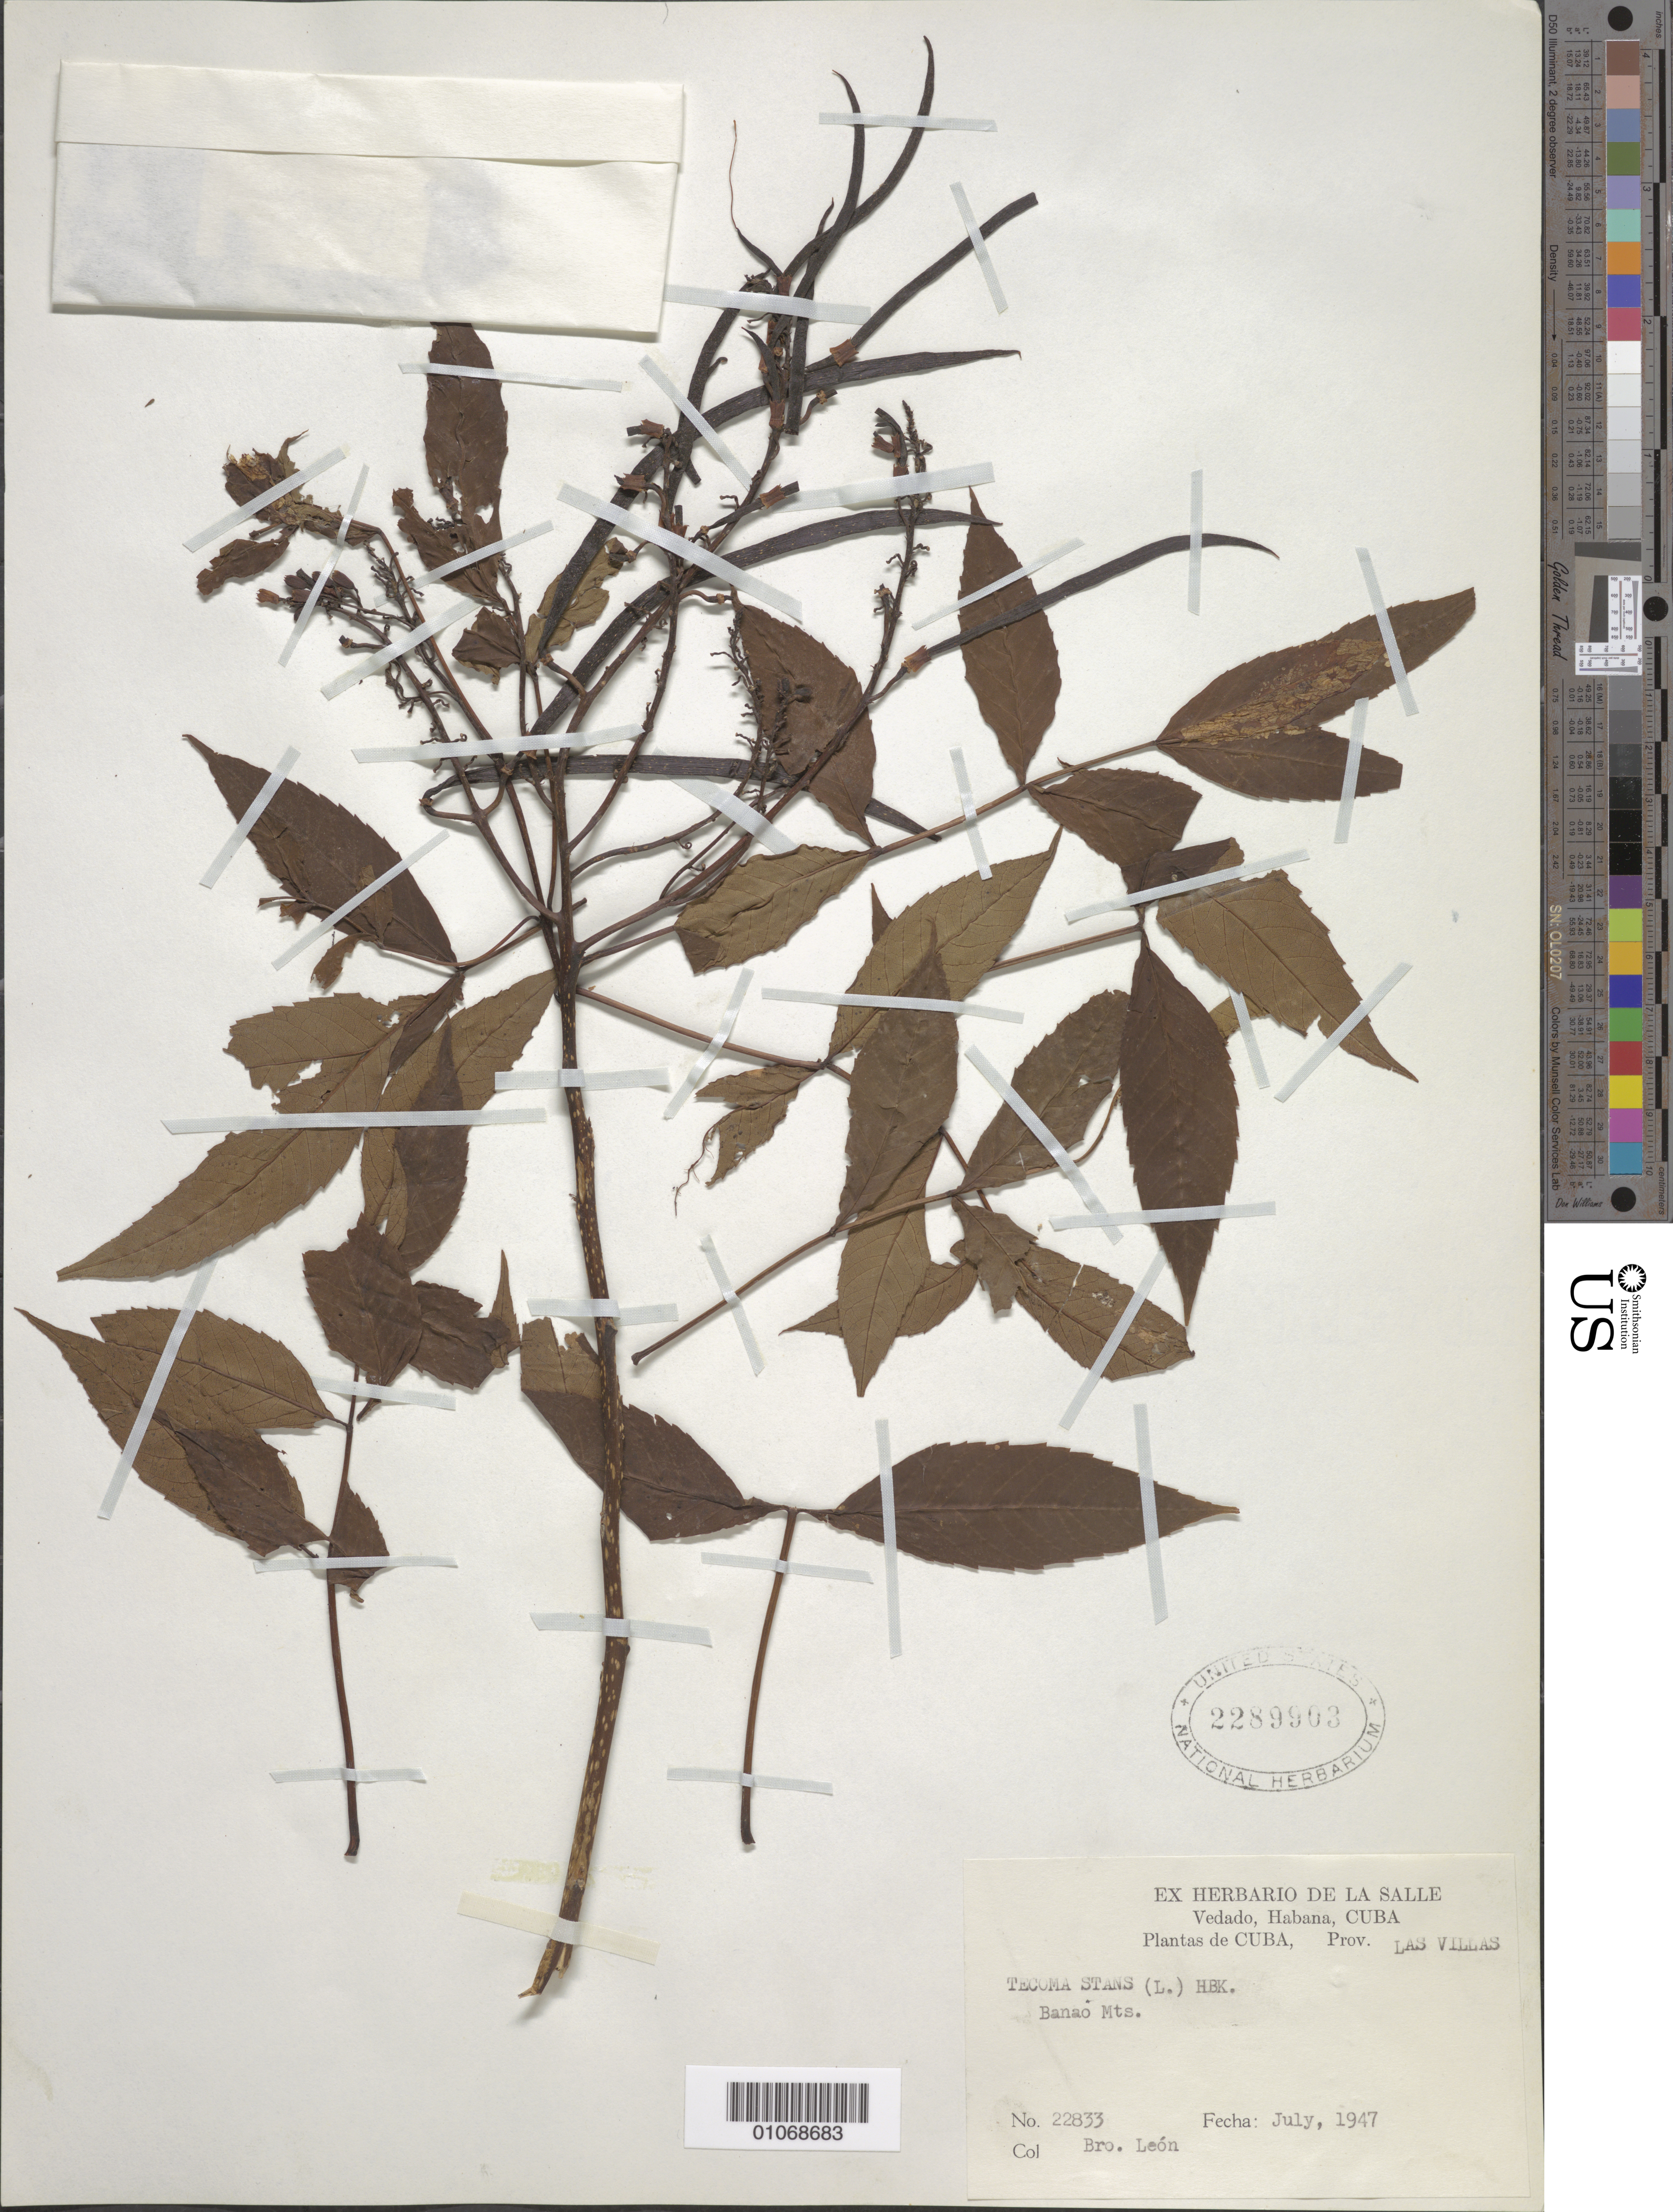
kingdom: Plantae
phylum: Tracheophyta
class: Magnoliopsida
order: Lamiales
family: Bignoniaceae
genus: Tecoma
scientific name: Tecoma stans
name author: (L.) Juss. ex Kunth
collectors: Bro. León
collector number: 22833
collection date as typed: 01 Jul 1947 to 31 Jul 1947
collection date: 1947-07-01/1947-07-31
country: Cuba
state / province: Las Villas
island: Cuba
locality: Banao Mountains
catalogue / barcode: US 2289903